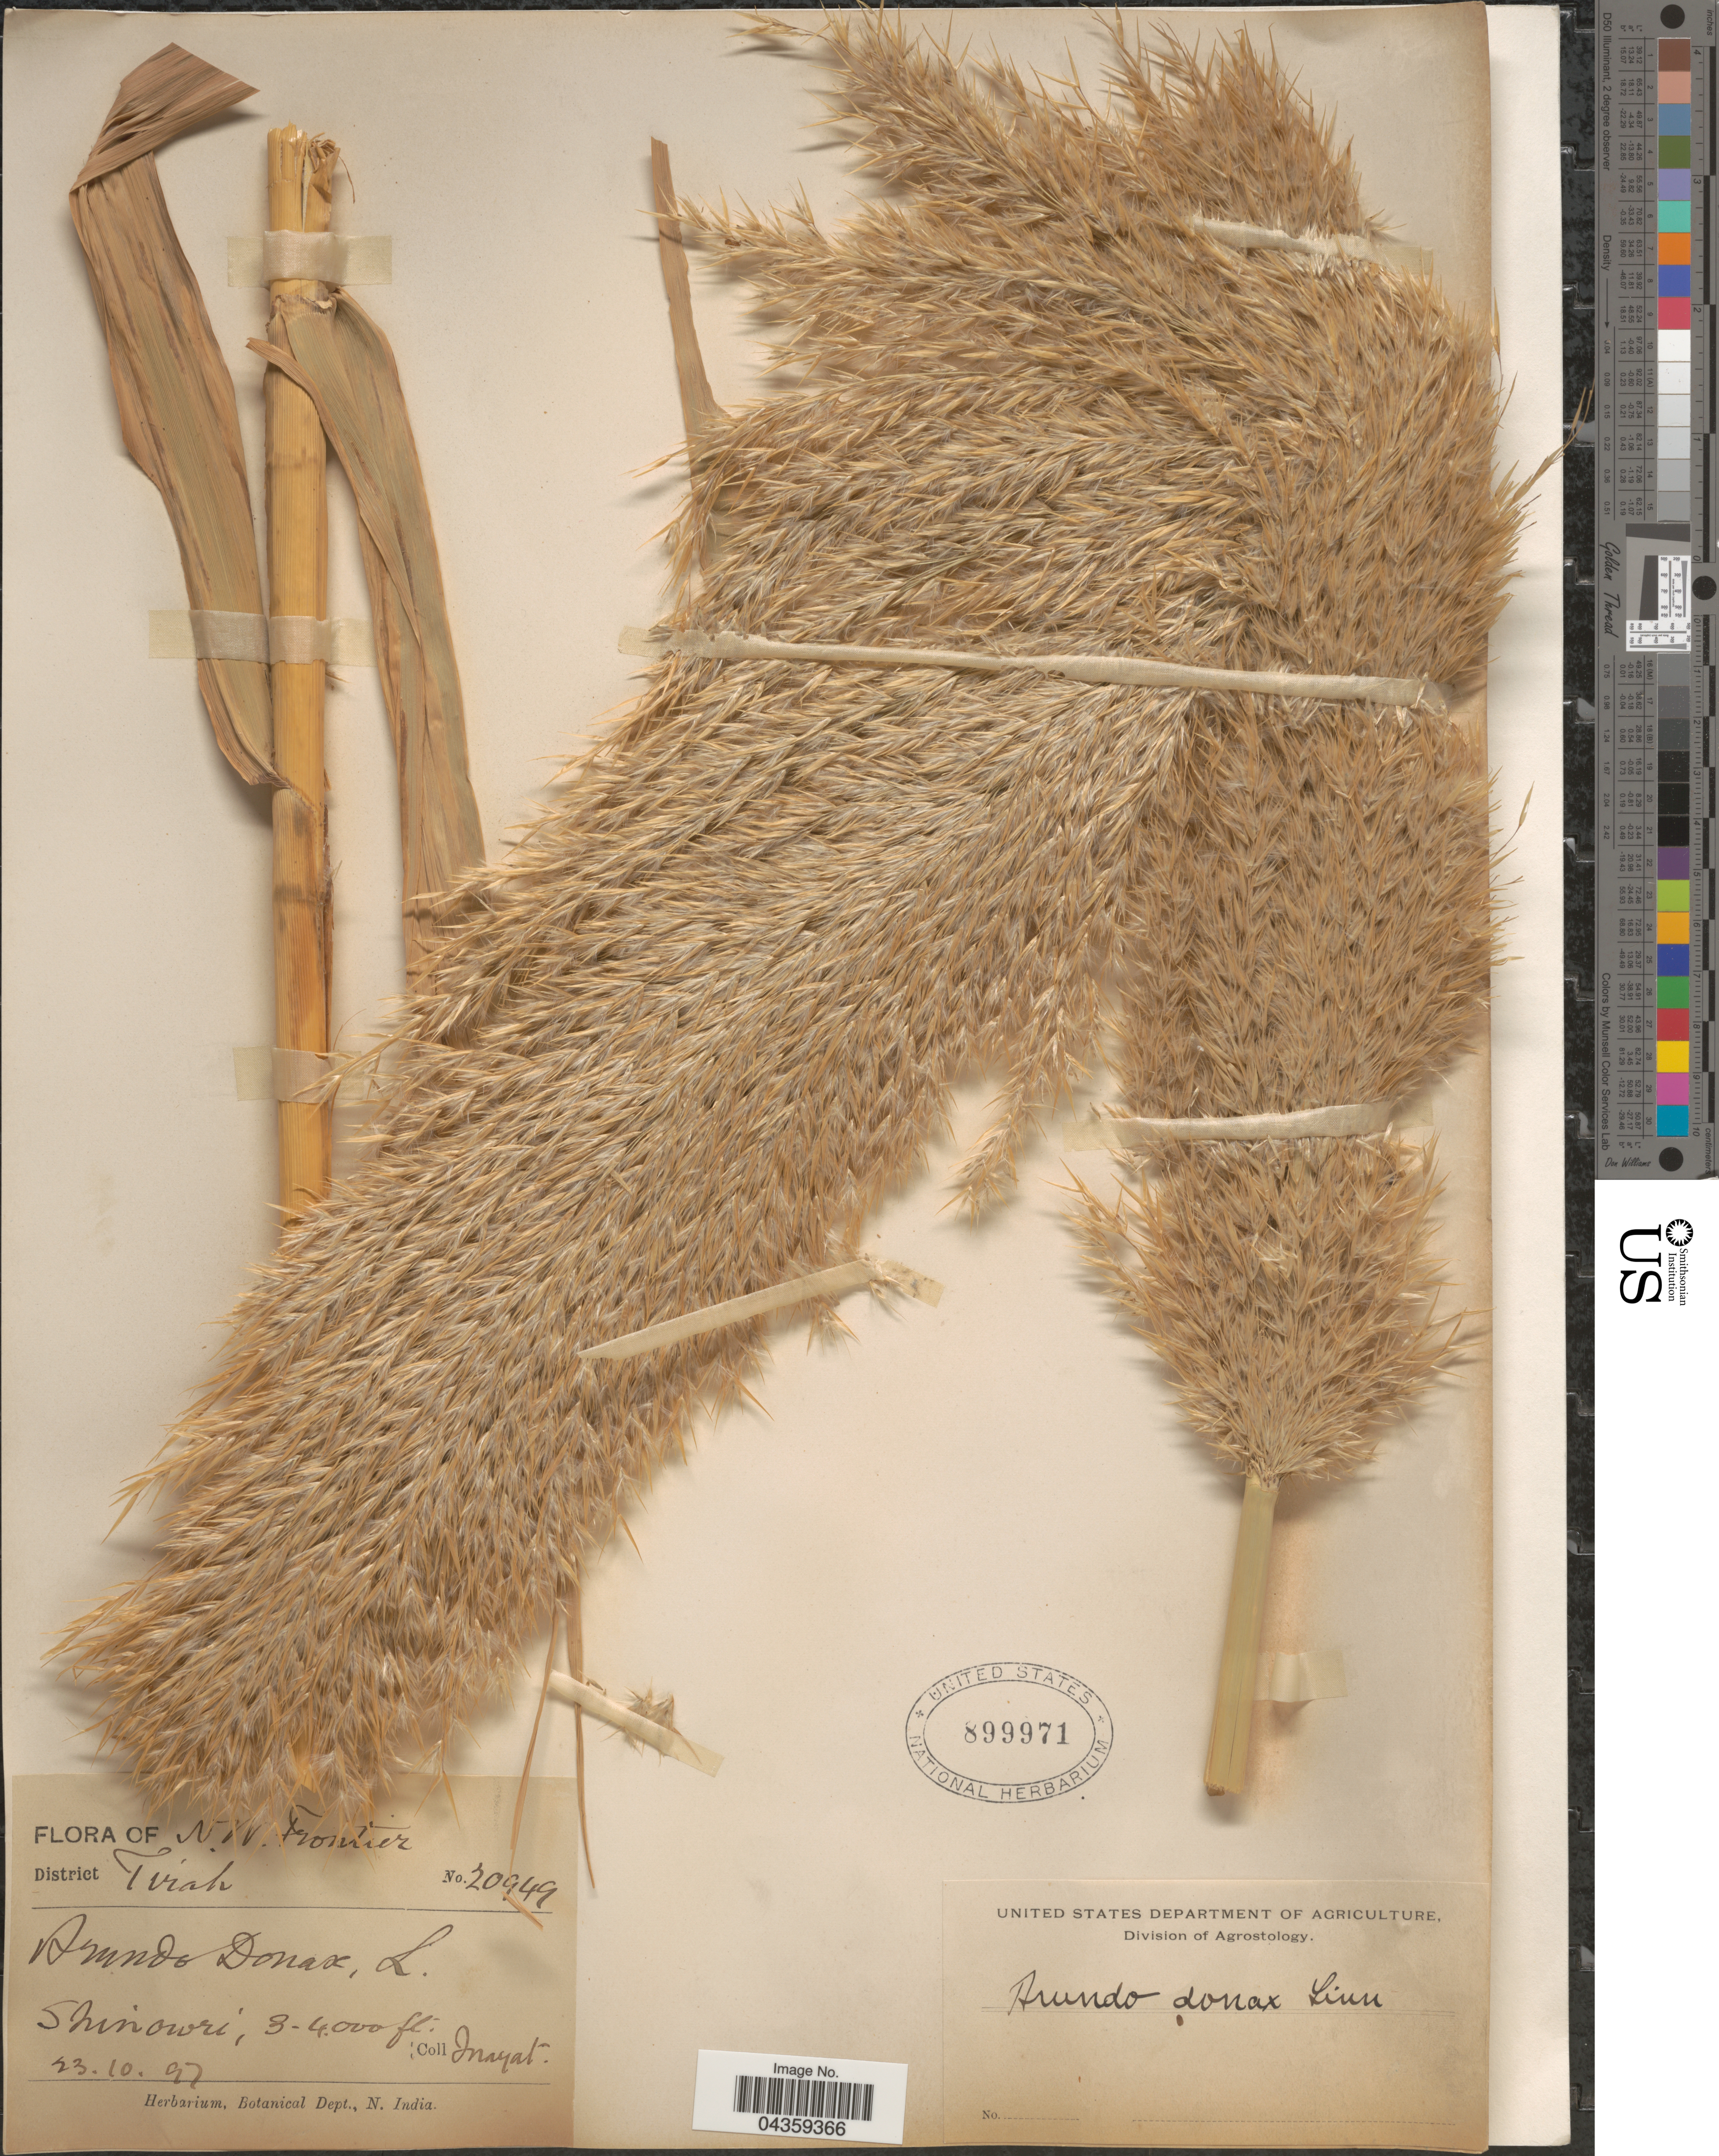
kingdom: Plantae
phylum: Tracheophyta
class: Liliopsida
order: Poales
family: Poaceae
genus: Arundo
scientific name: Arundo donax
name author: L.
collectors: -. Inayat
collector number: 20949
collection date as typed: Transcribed d/m/y: 23/10/97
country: Pakistan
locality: NW. Frontier. District Tirah. Shinowri.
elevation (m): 914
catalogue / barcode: US 899971